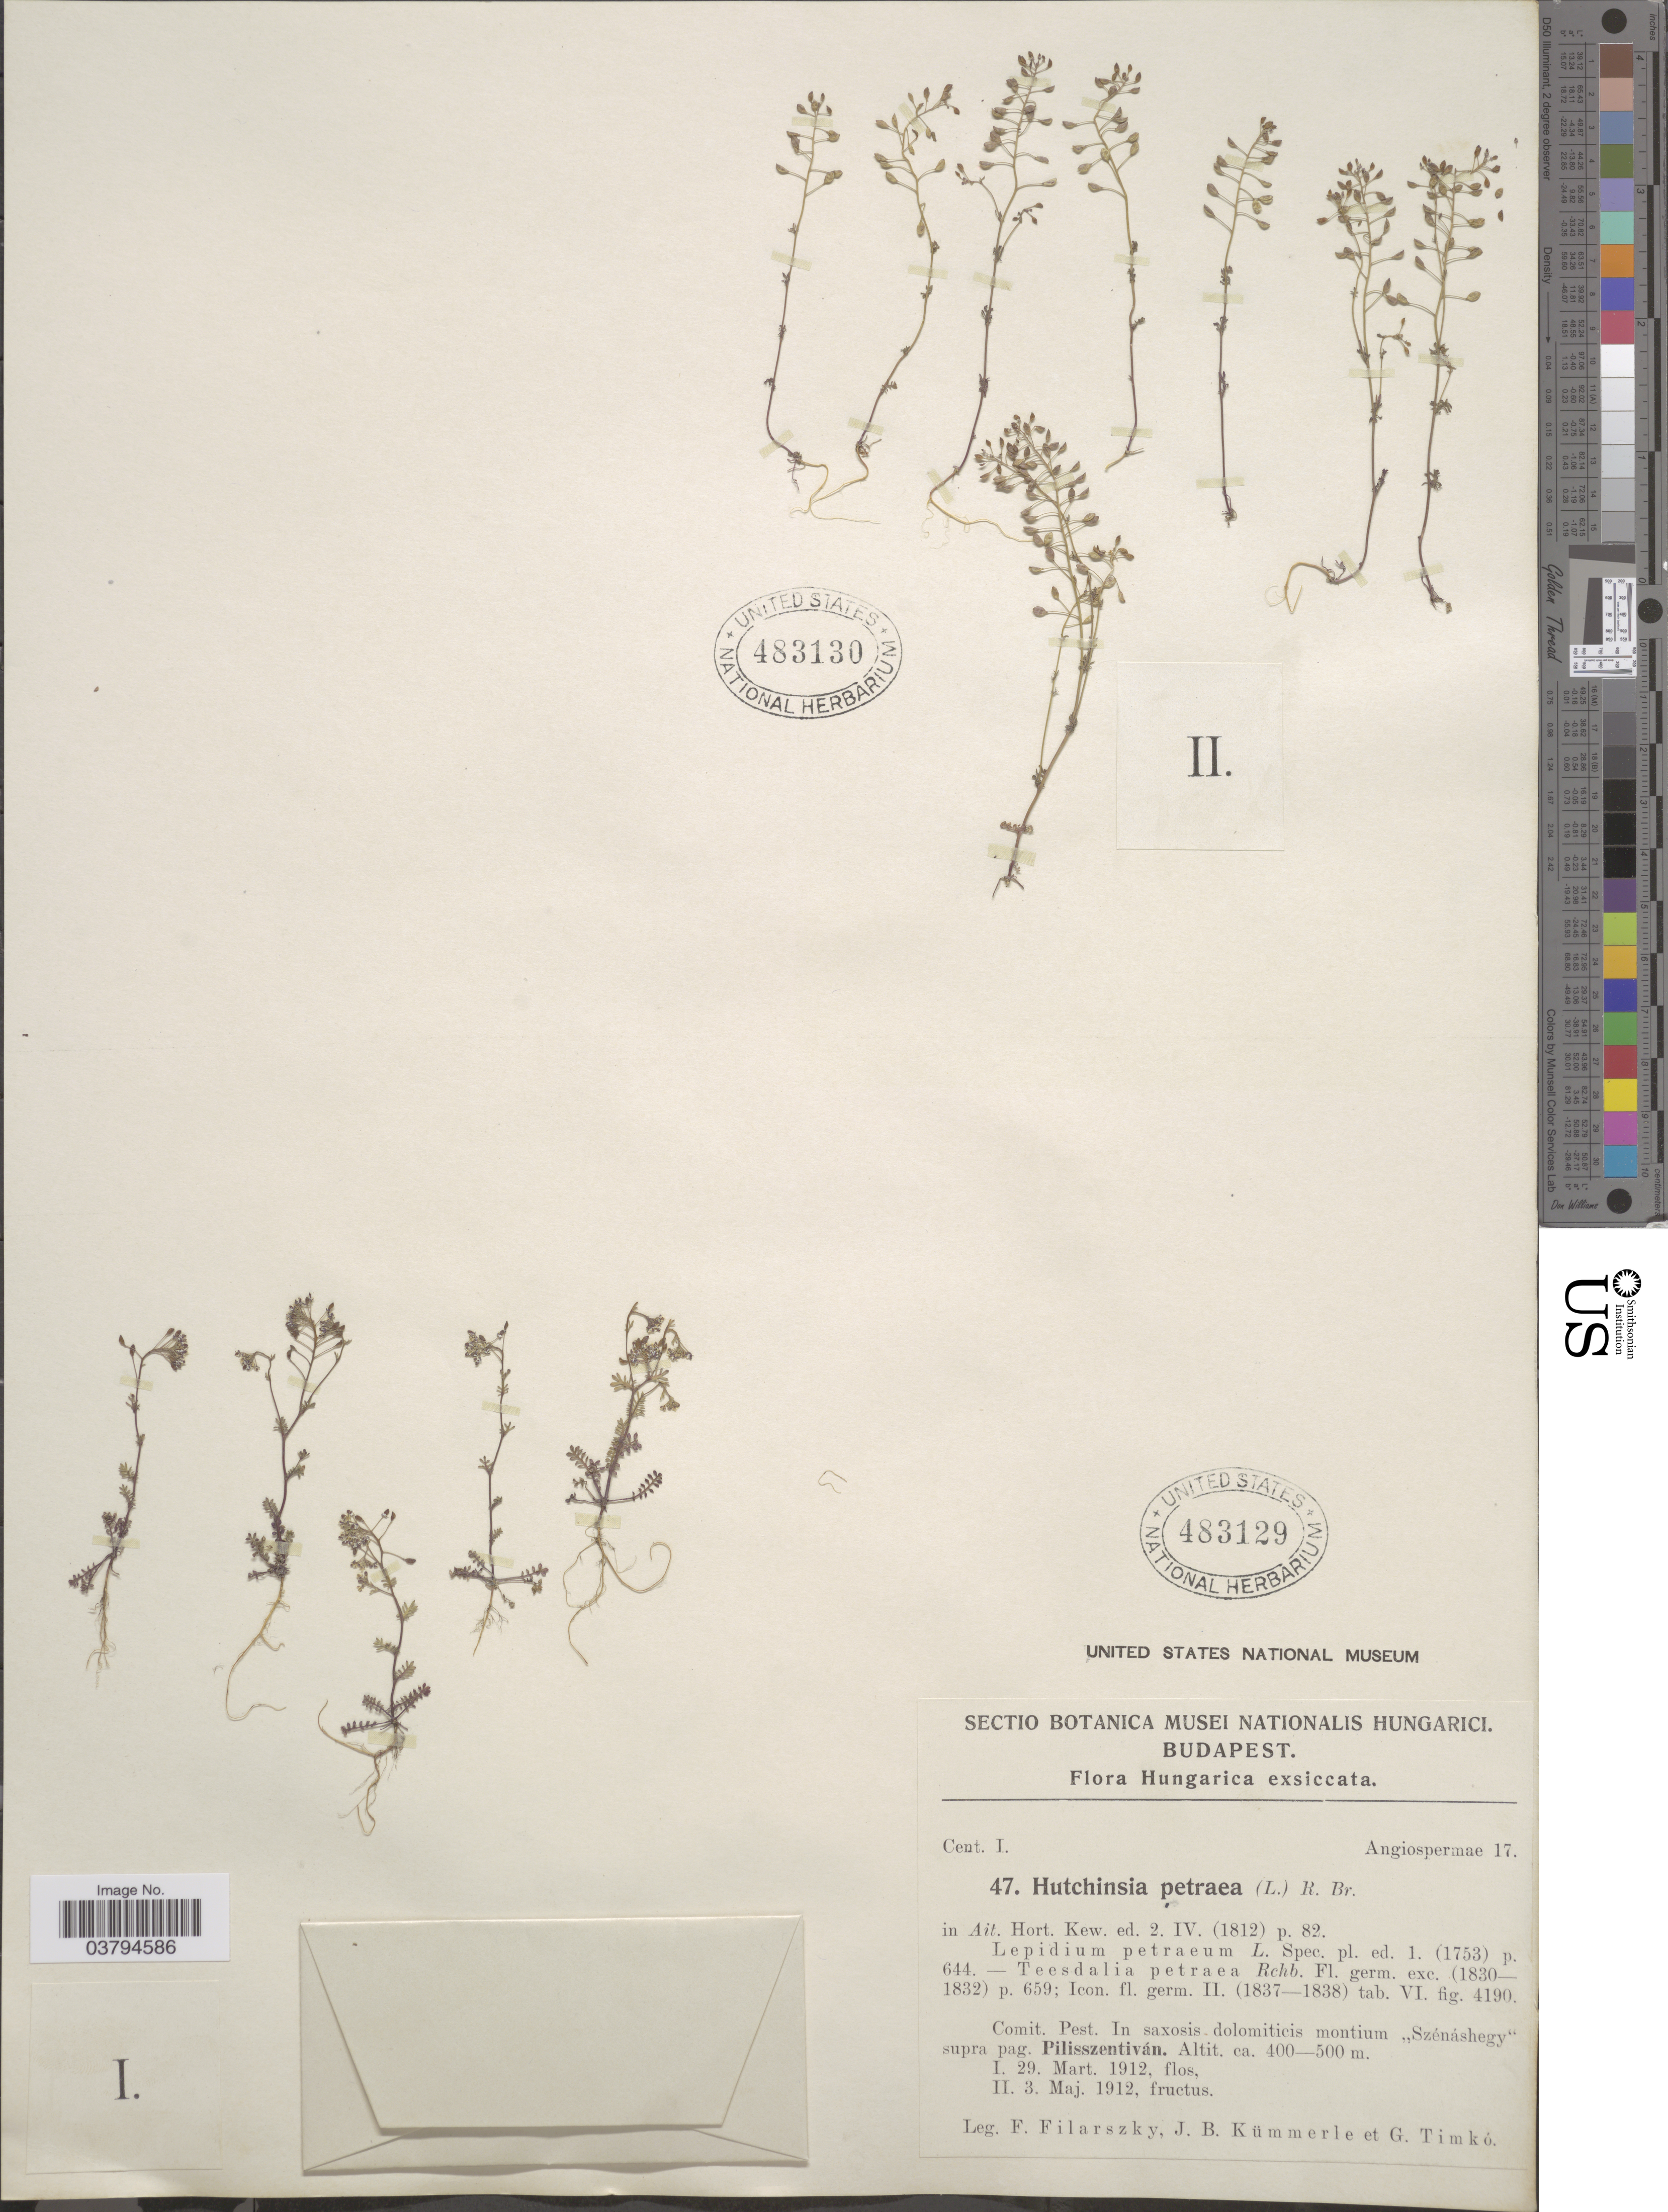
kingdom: Plantae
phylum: Tracheophyta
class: Magnoliopsida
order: Brassicales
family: Brassicaceae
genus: Hutchinsia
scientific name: Hutchinsia petraea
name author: W.T. Aiton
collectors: F. Filarszky, J. Kummerle & G. Timko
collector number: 47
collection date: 1912-05-03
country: Hungary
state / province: Budapest, Capital District of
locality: Hungarica. Comit. Pest. In saxosis dolomiticis montium "Szénáshegy" supra pag. Pilisszentiván.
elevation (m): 400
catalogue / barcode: US 483130-2